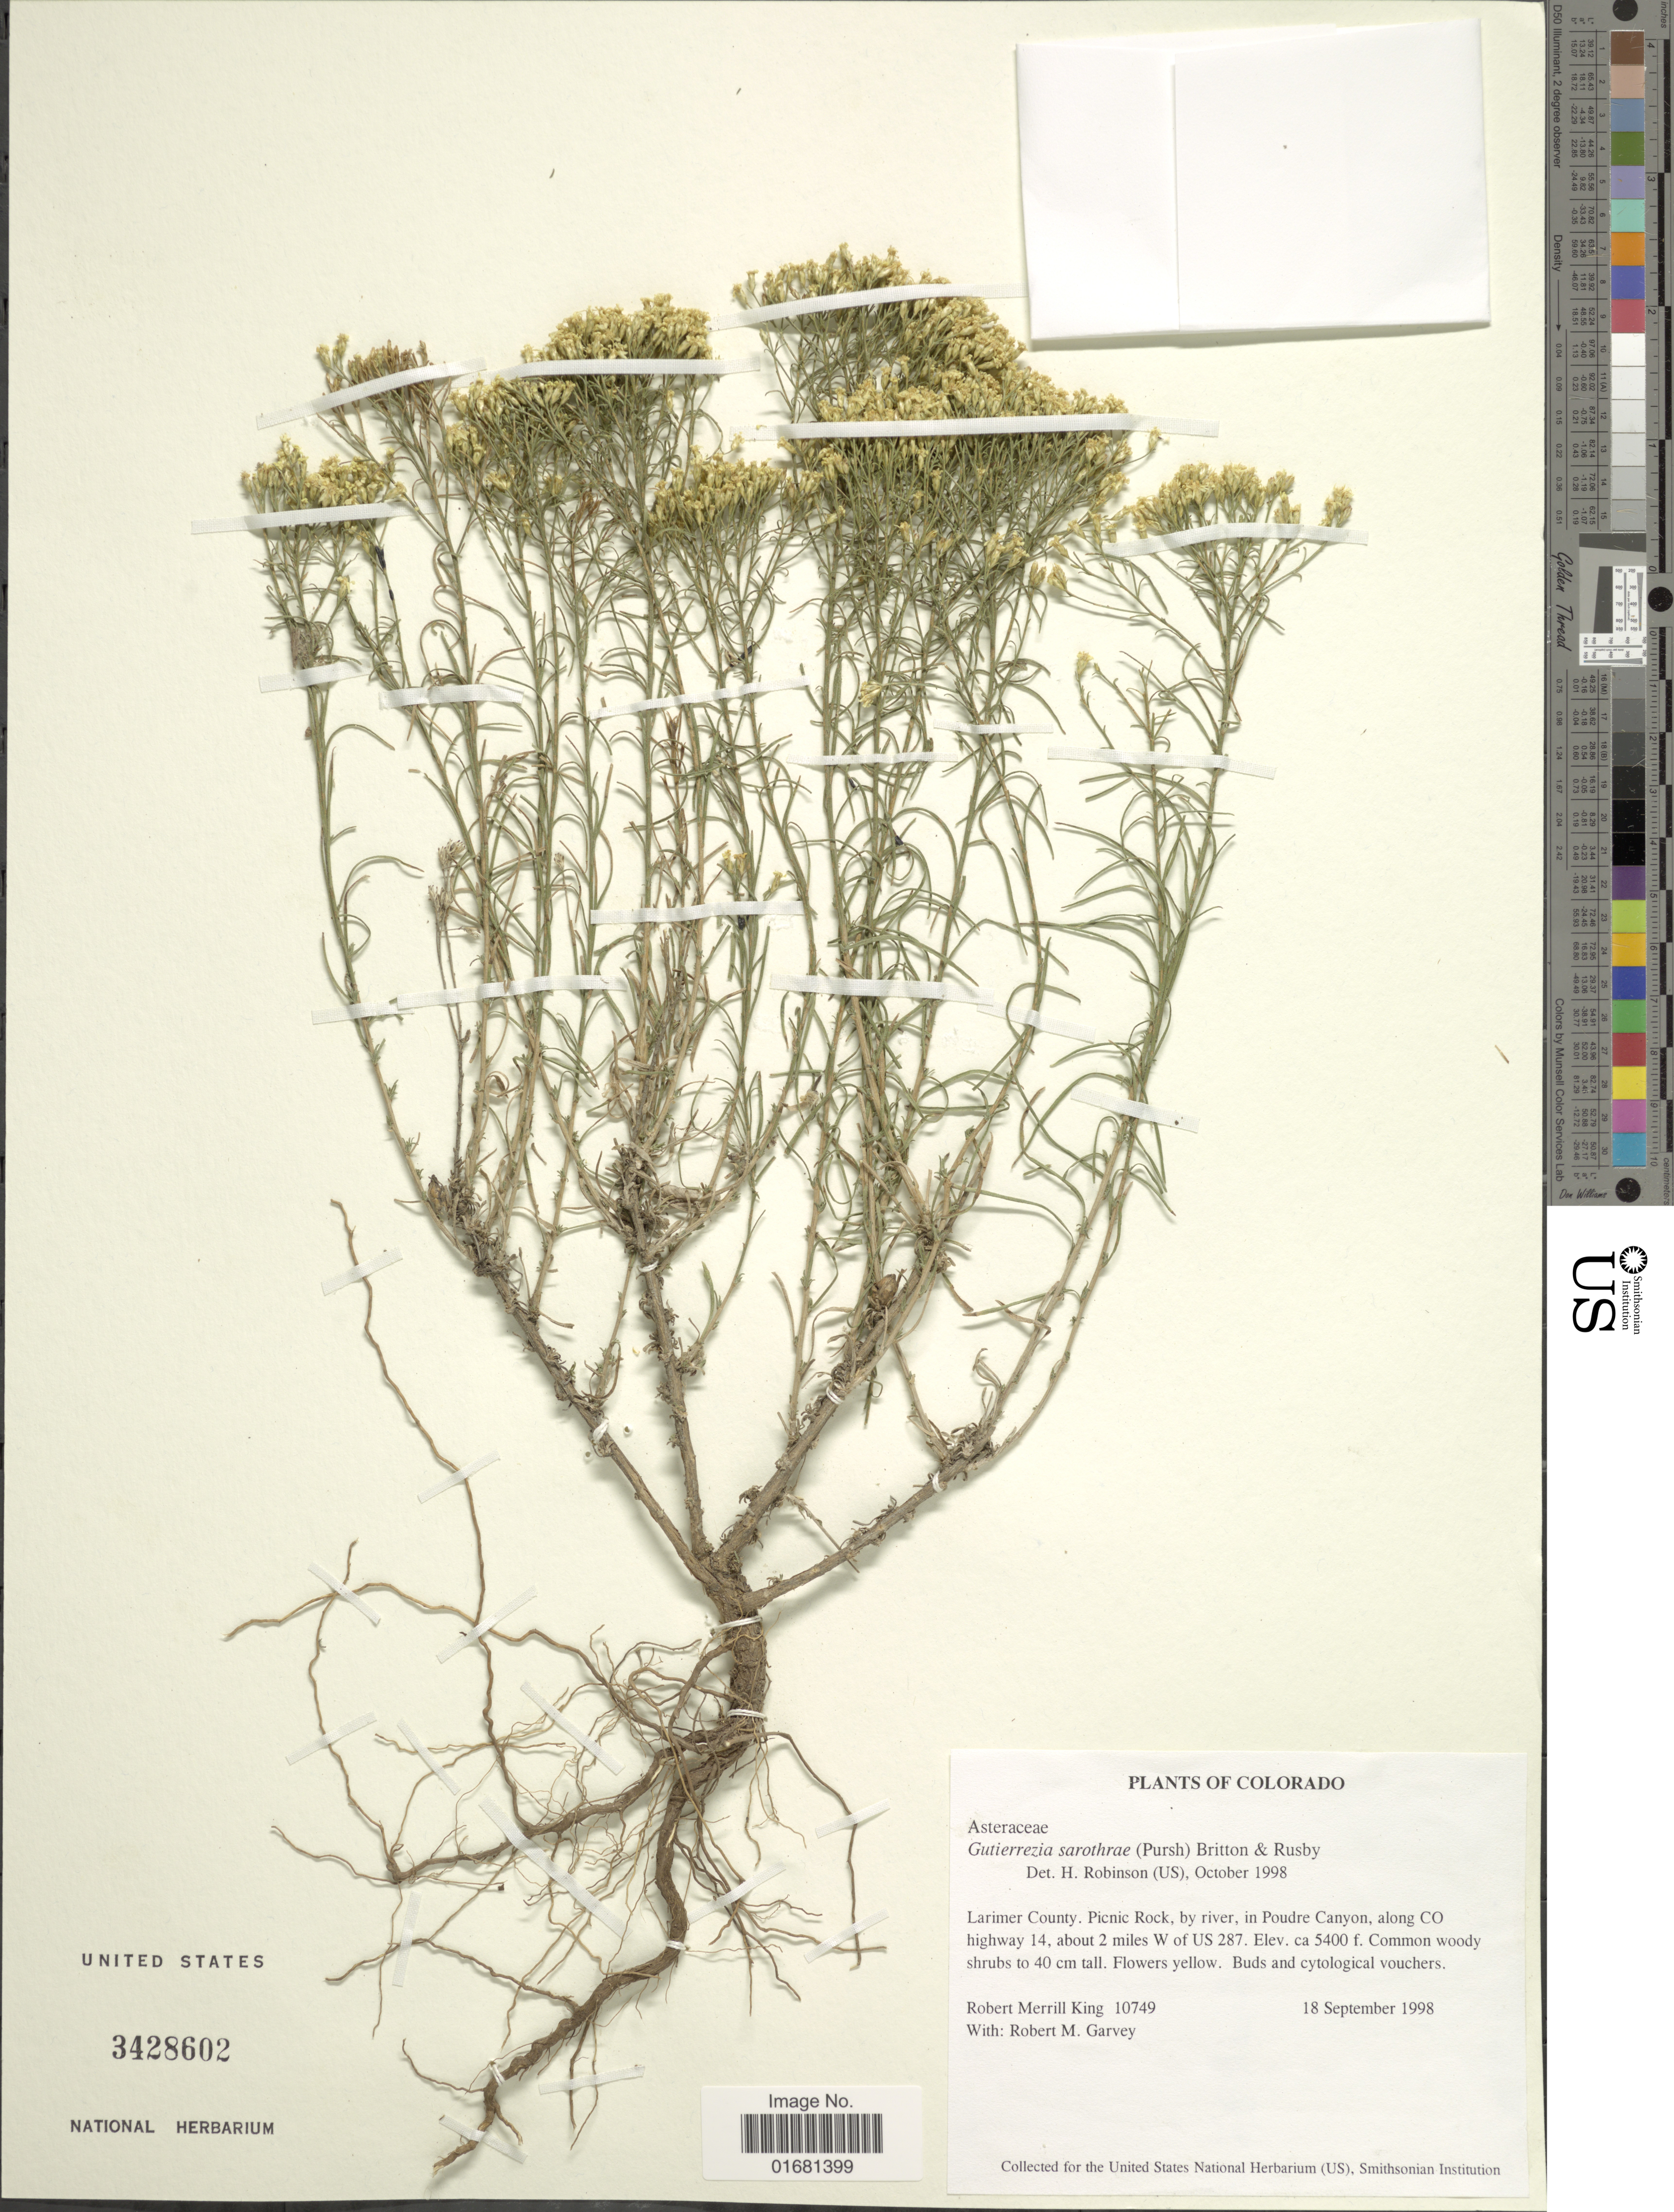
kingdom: Plantae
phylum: Tracheophyta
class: Magnoliopsida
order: Asterales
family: Asteraceae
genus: Gutierrezia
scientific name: Gutierrezia sarothrae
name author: (Pursh) Britton & Rusby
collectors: R. M. King & R. Garvey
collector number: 10749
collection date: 1998-09-18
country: United States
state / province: Colorado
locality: Colorado. Larimer County. Picnic Rock, by river, in Poudre Canyon, along CO highway 14, about 2 miles W of US 287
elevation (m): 1646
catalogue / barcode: US 3428602